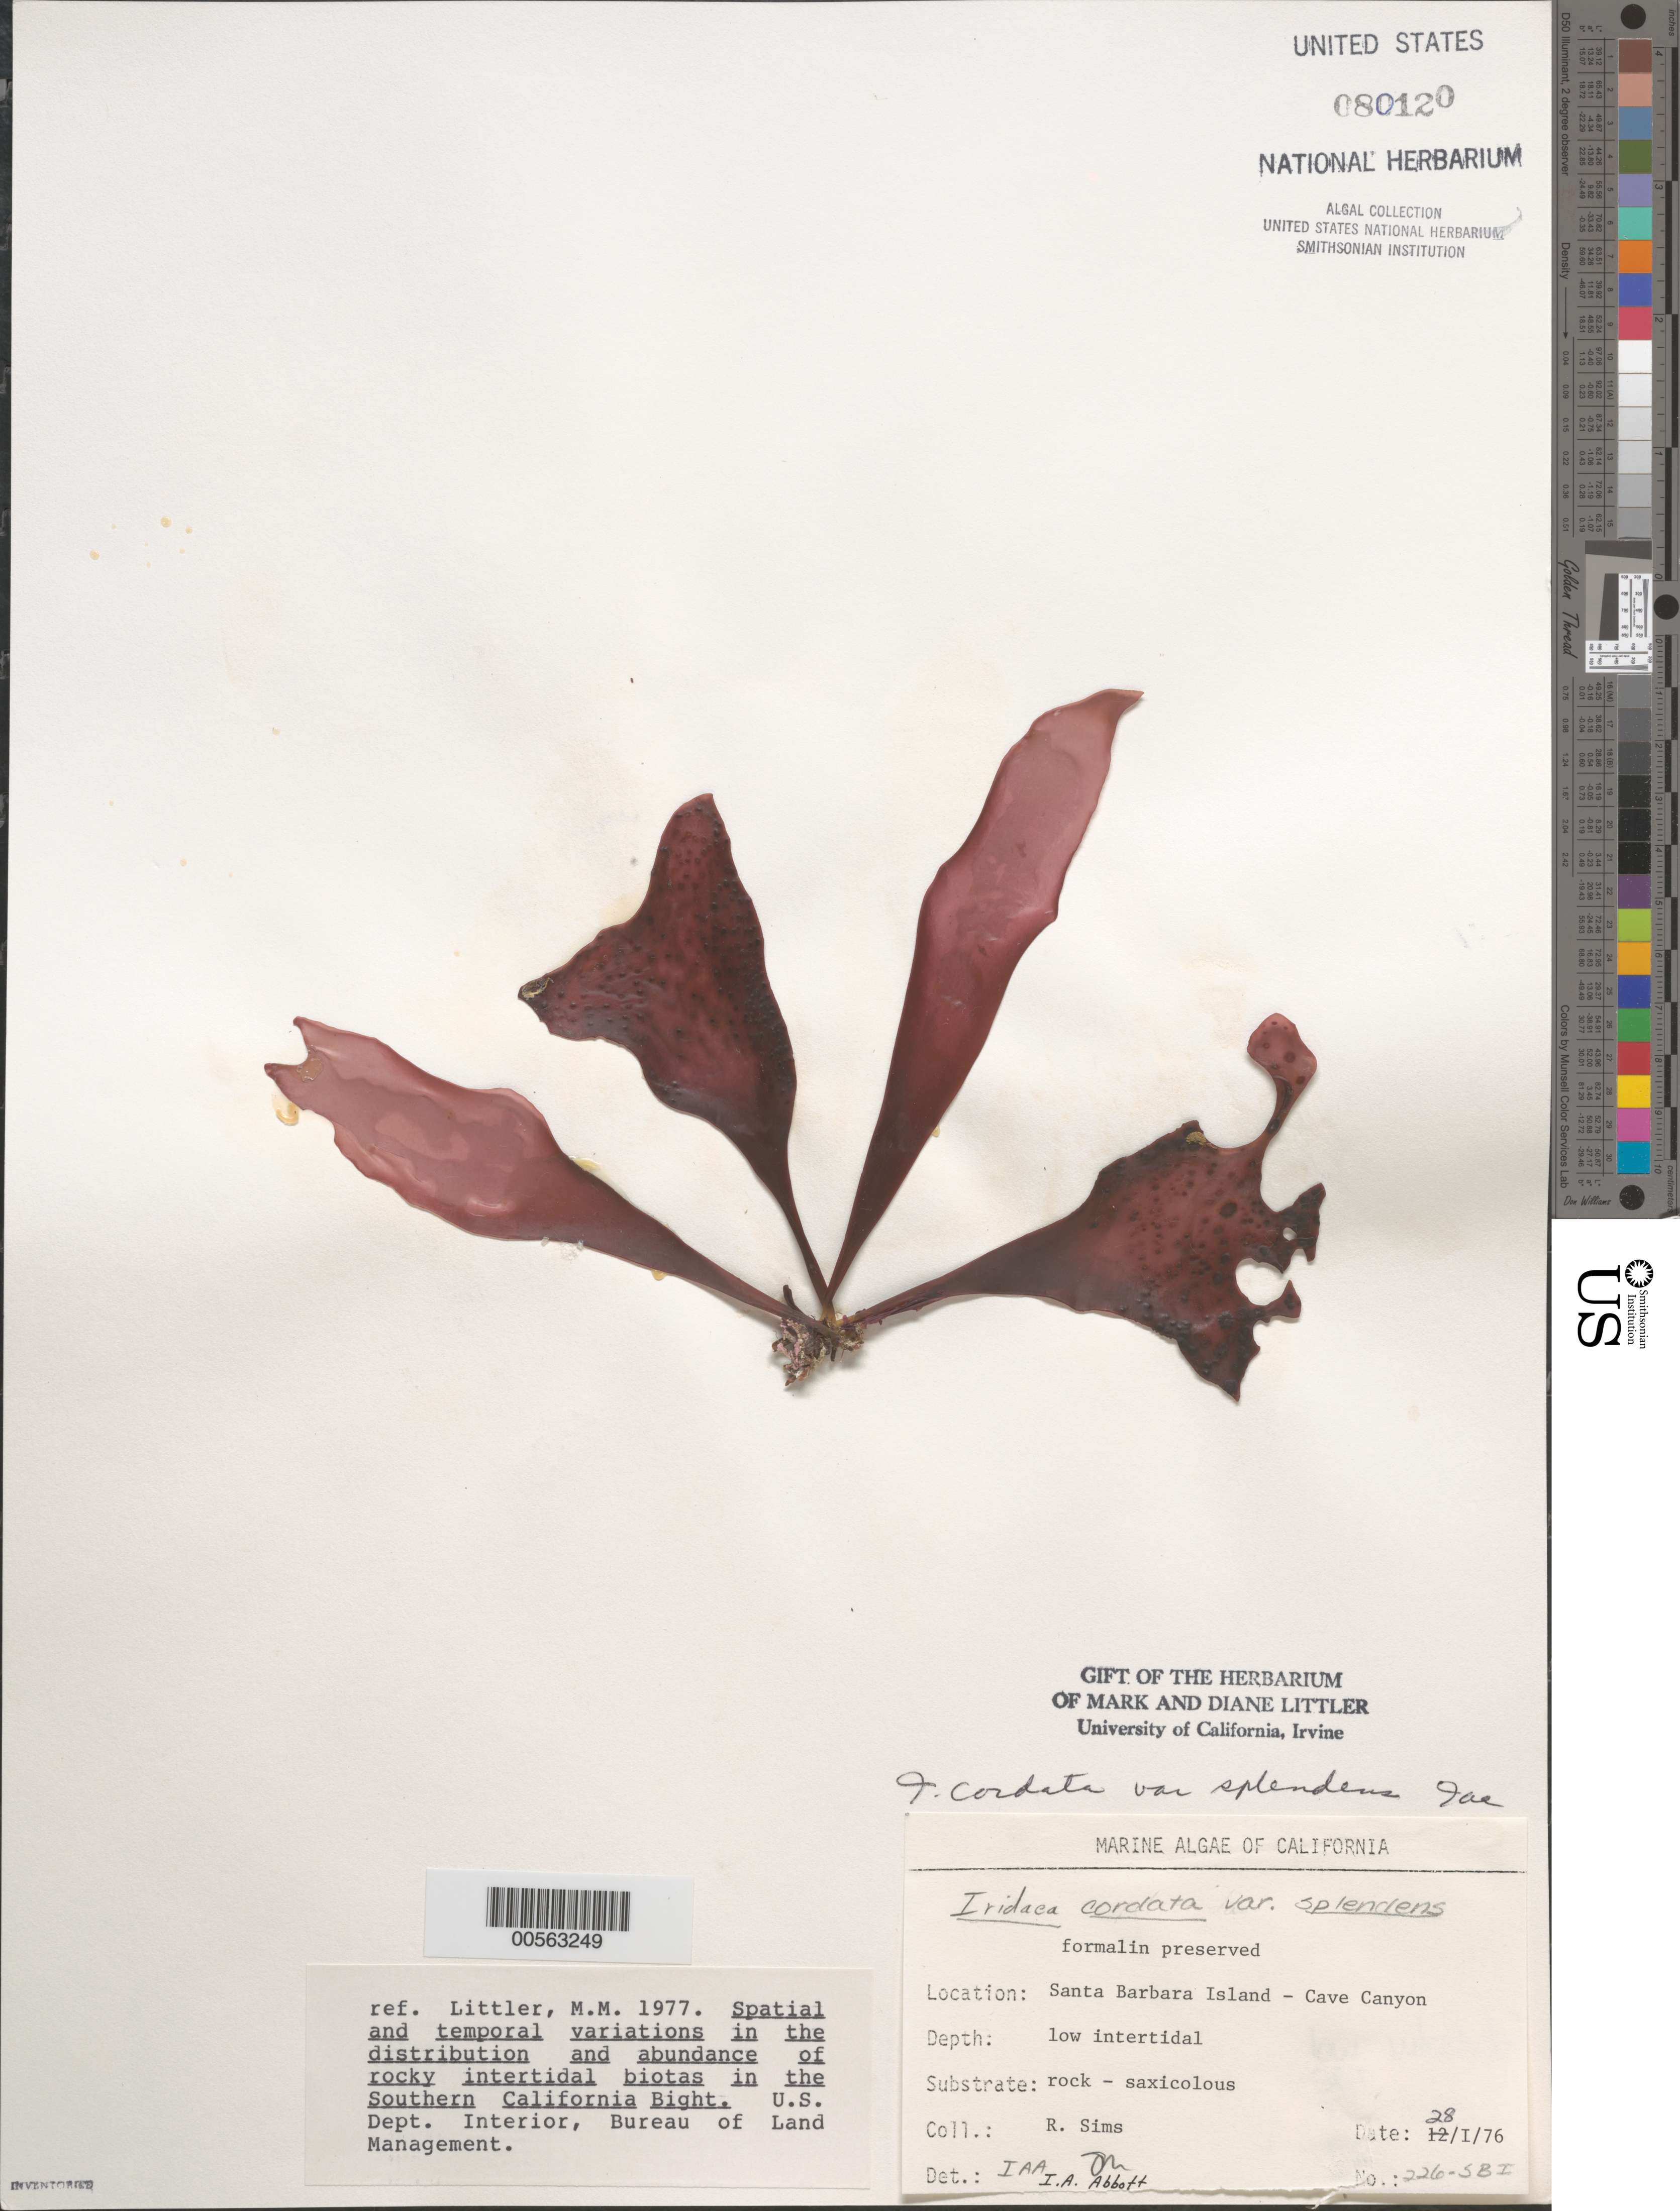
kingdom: Plantae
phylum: Rhodophyta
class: Florideophyceae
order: Gigartinales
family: Gigartinaceae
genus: Iridaea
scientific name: Iridaea cordata var. splendens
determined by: Abbott, I. A.; Murray, S. N.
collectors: R. H. Sims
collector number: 226-SBI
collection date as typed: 28 Jan 1976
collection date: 1976-01-28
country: United States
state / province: California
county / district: Santa Barbara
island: Santa Barbara Island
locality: Cave Canyon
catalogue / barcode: US 80120